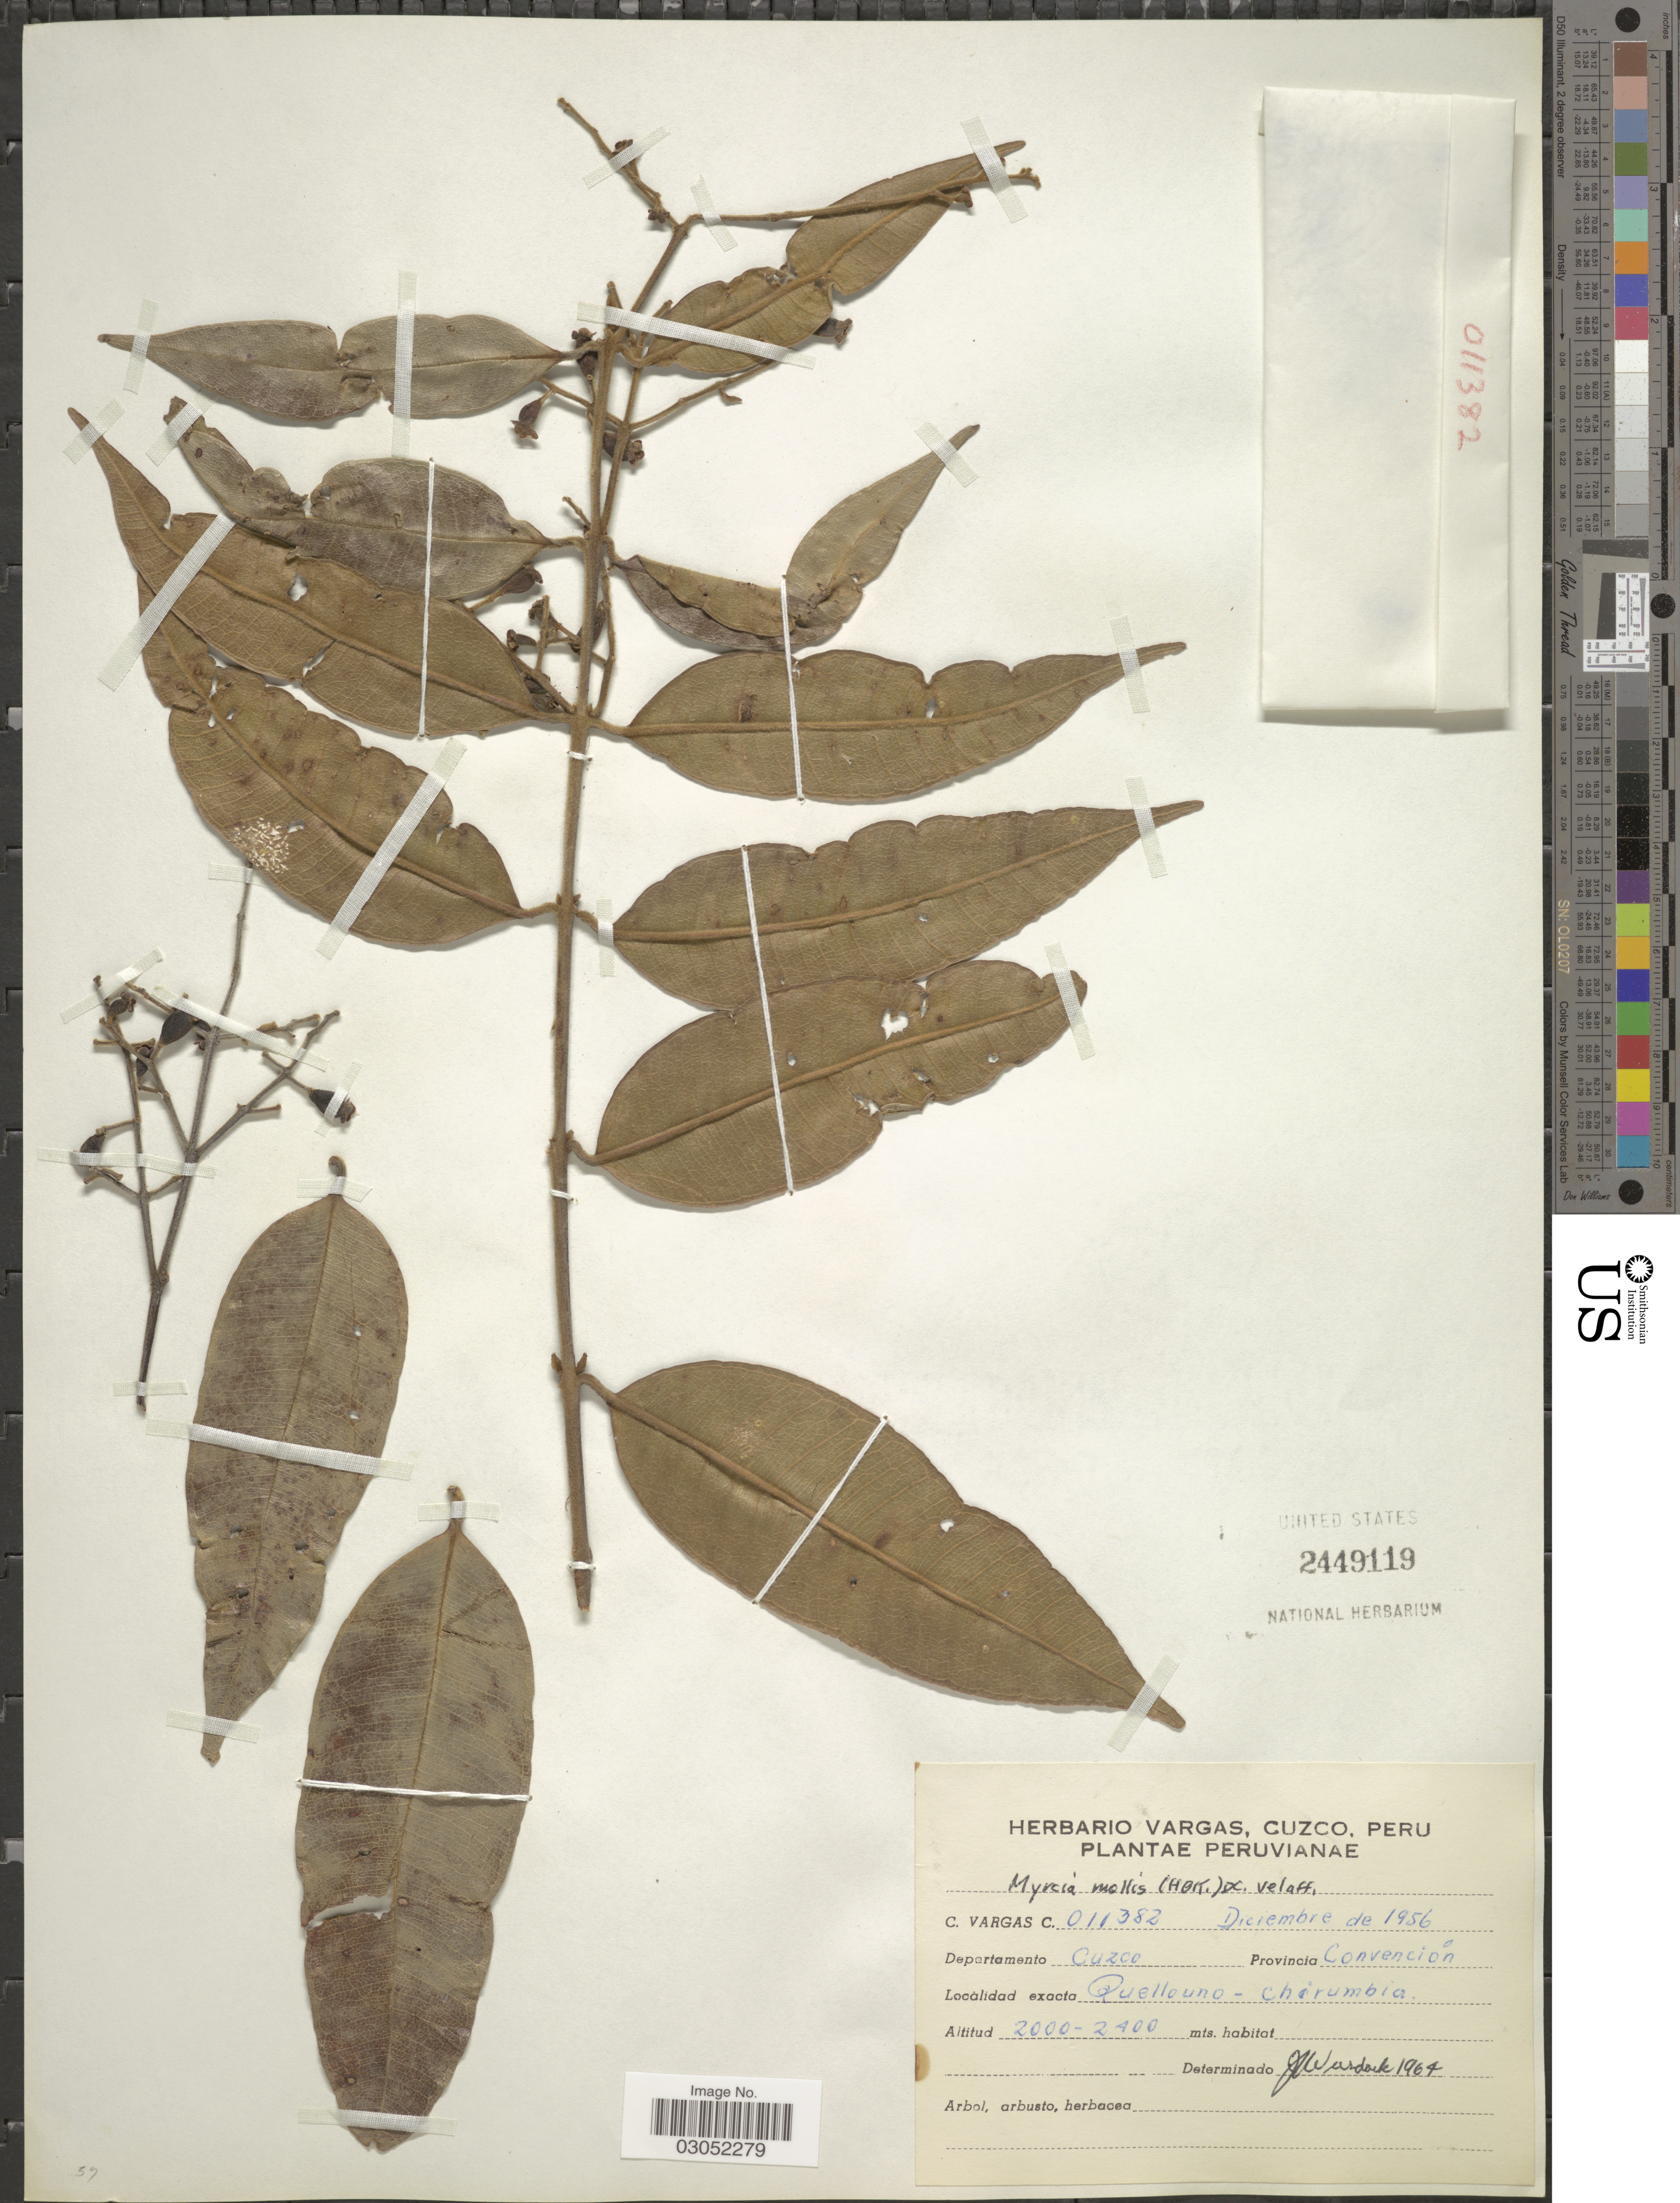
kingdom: Plantae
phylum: Tracheophyta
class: Magnoliopsida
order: Myrtales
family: Myrtaceae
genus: Myrcia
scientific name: Myrcia mollis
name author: (Kunth) DC.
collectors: C. Vargas Calderón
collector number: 011382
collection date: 1956-12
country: Peru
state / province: Cusco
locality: Departamento Cuzco. Provincia Convención. Quellouno-Chirumbia.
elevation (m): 2000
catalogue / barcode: US 2449119